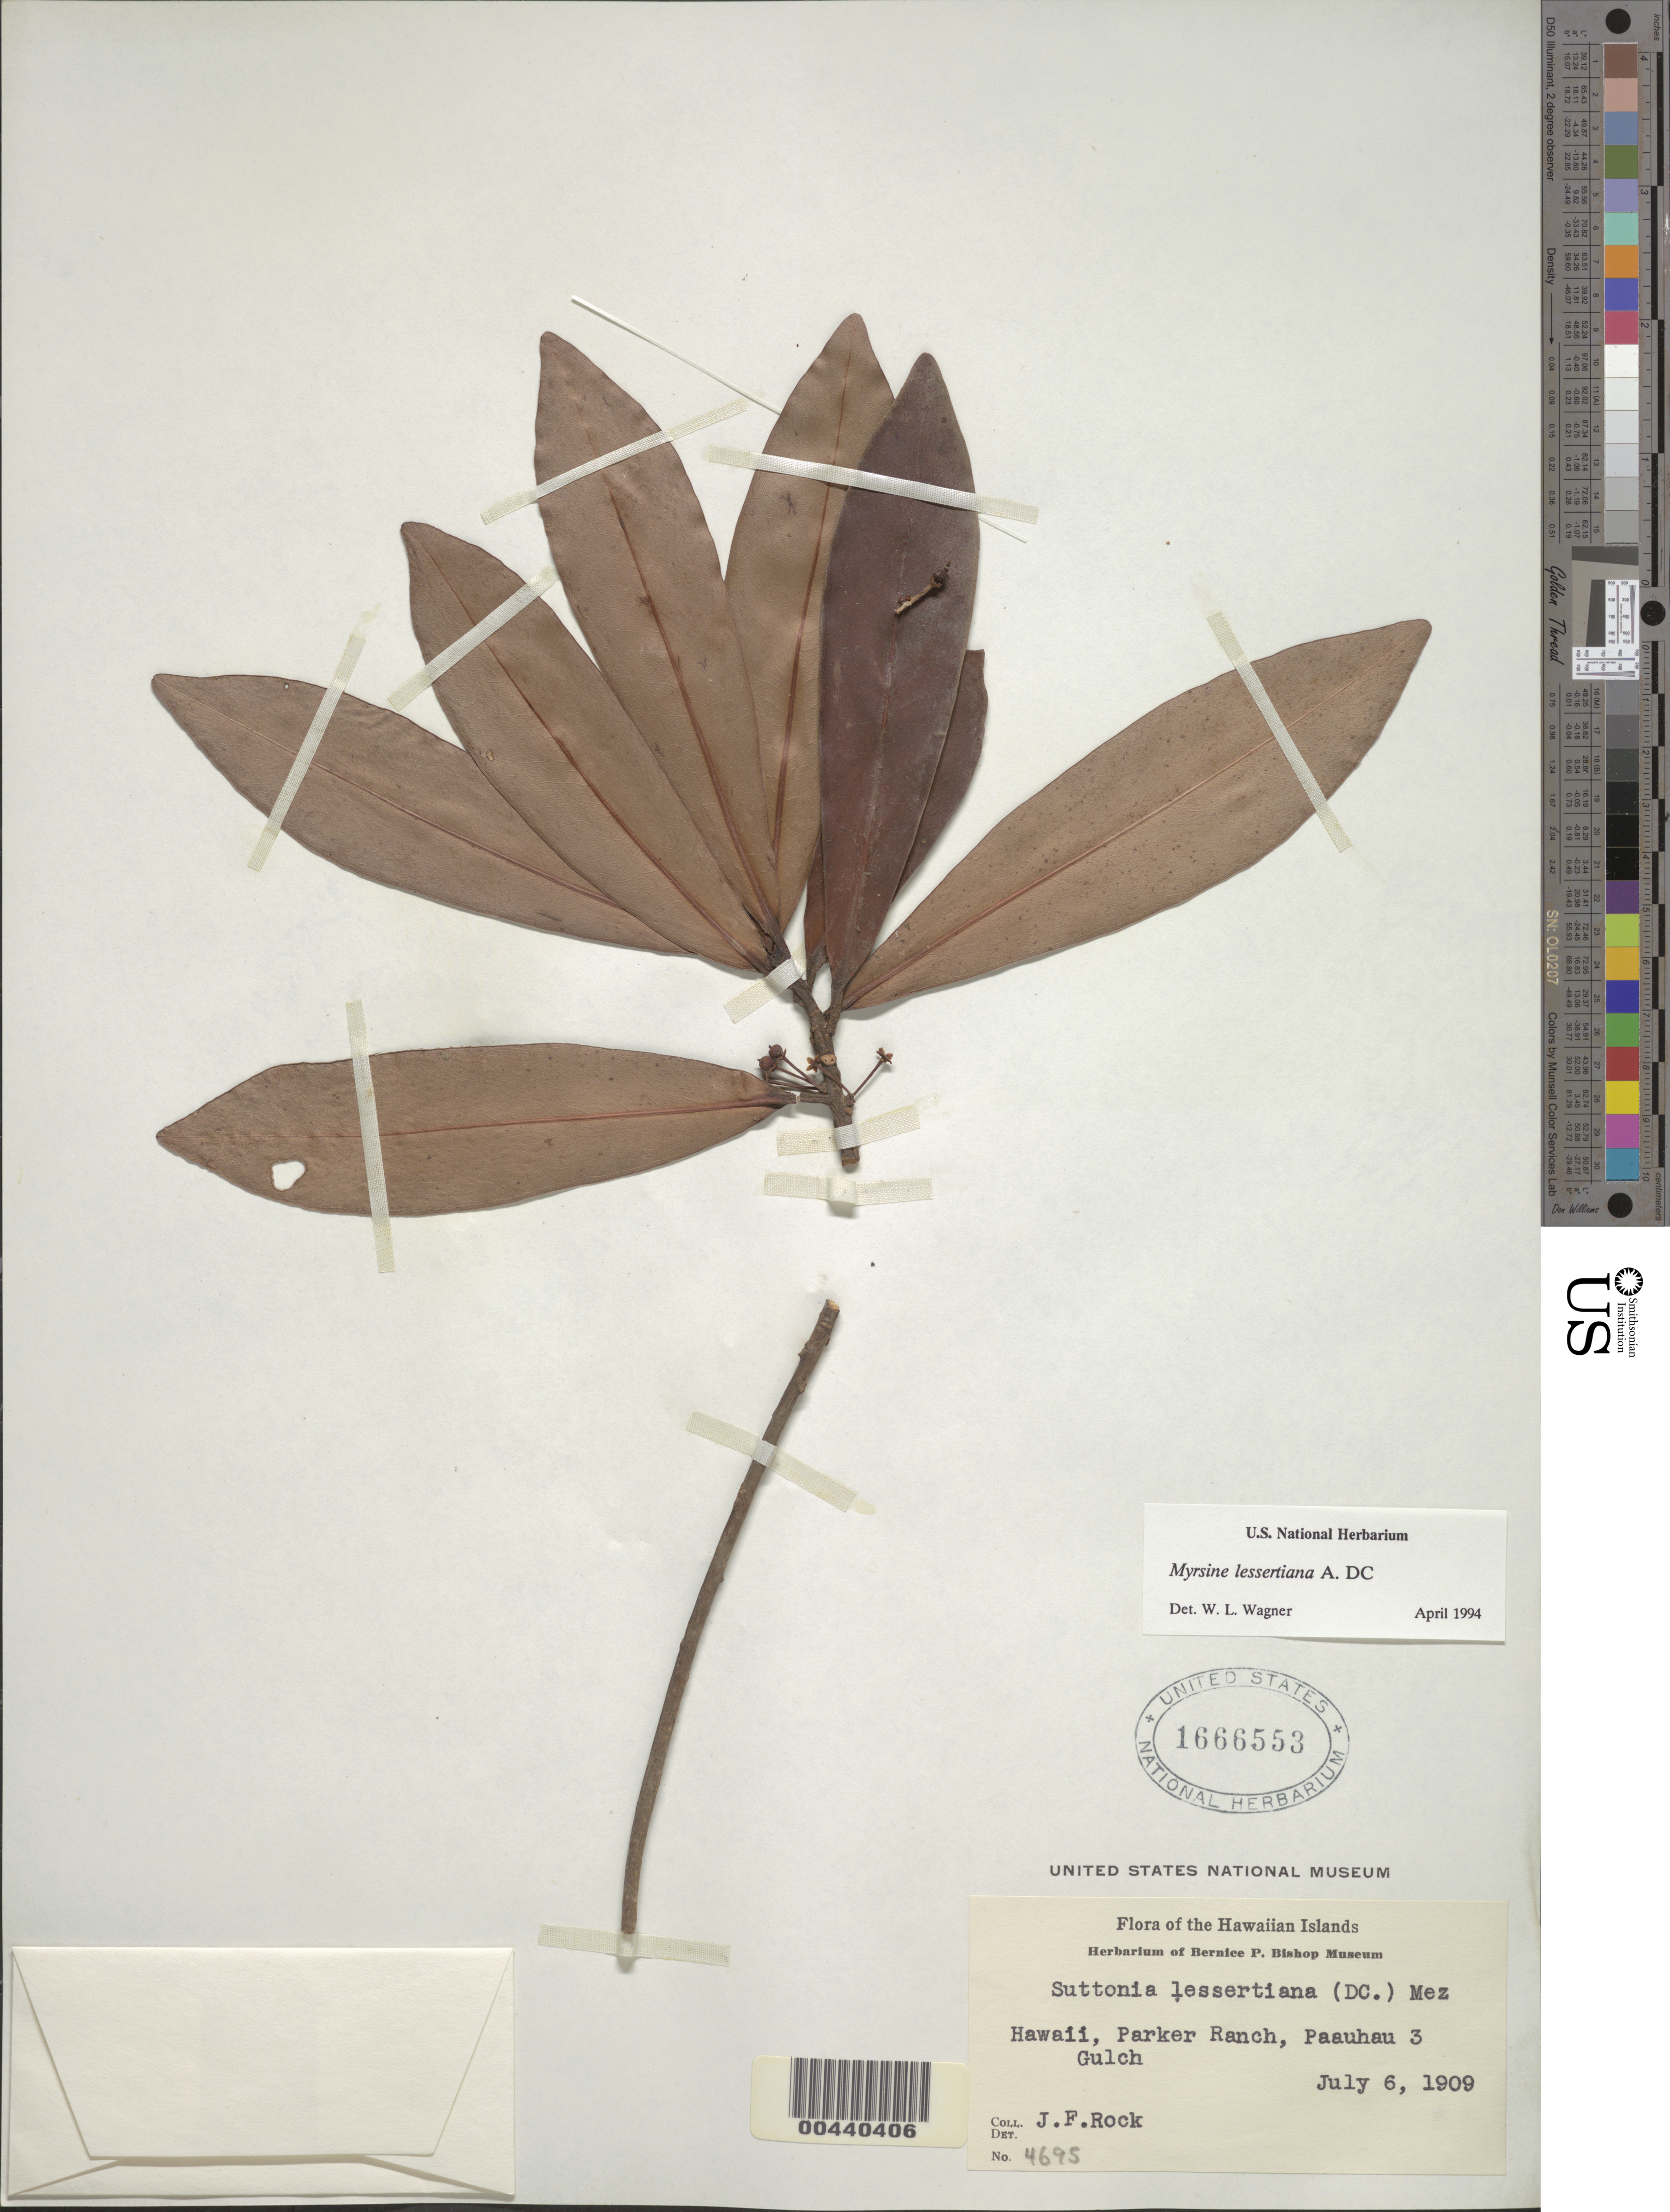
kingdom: Plantae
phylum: Tracheophyta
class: Magnoliopsida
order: Ericales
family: Primulaceae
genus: Myrsine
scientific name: Myrsine lessertiana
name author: A. DC.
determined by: Wagner, W. L., (BOT), Smithsonian Institution - National Museum of Natural History (UNITED STATES)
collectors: J. F. Rock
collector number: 4695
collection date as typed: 6 Jul 1909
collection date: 1909-07-06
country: United States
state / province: Hawaii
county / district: Hawaii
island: Hawaii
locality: Parker Ranch, Paauhau 3 Gulch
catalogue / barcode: US 1666553